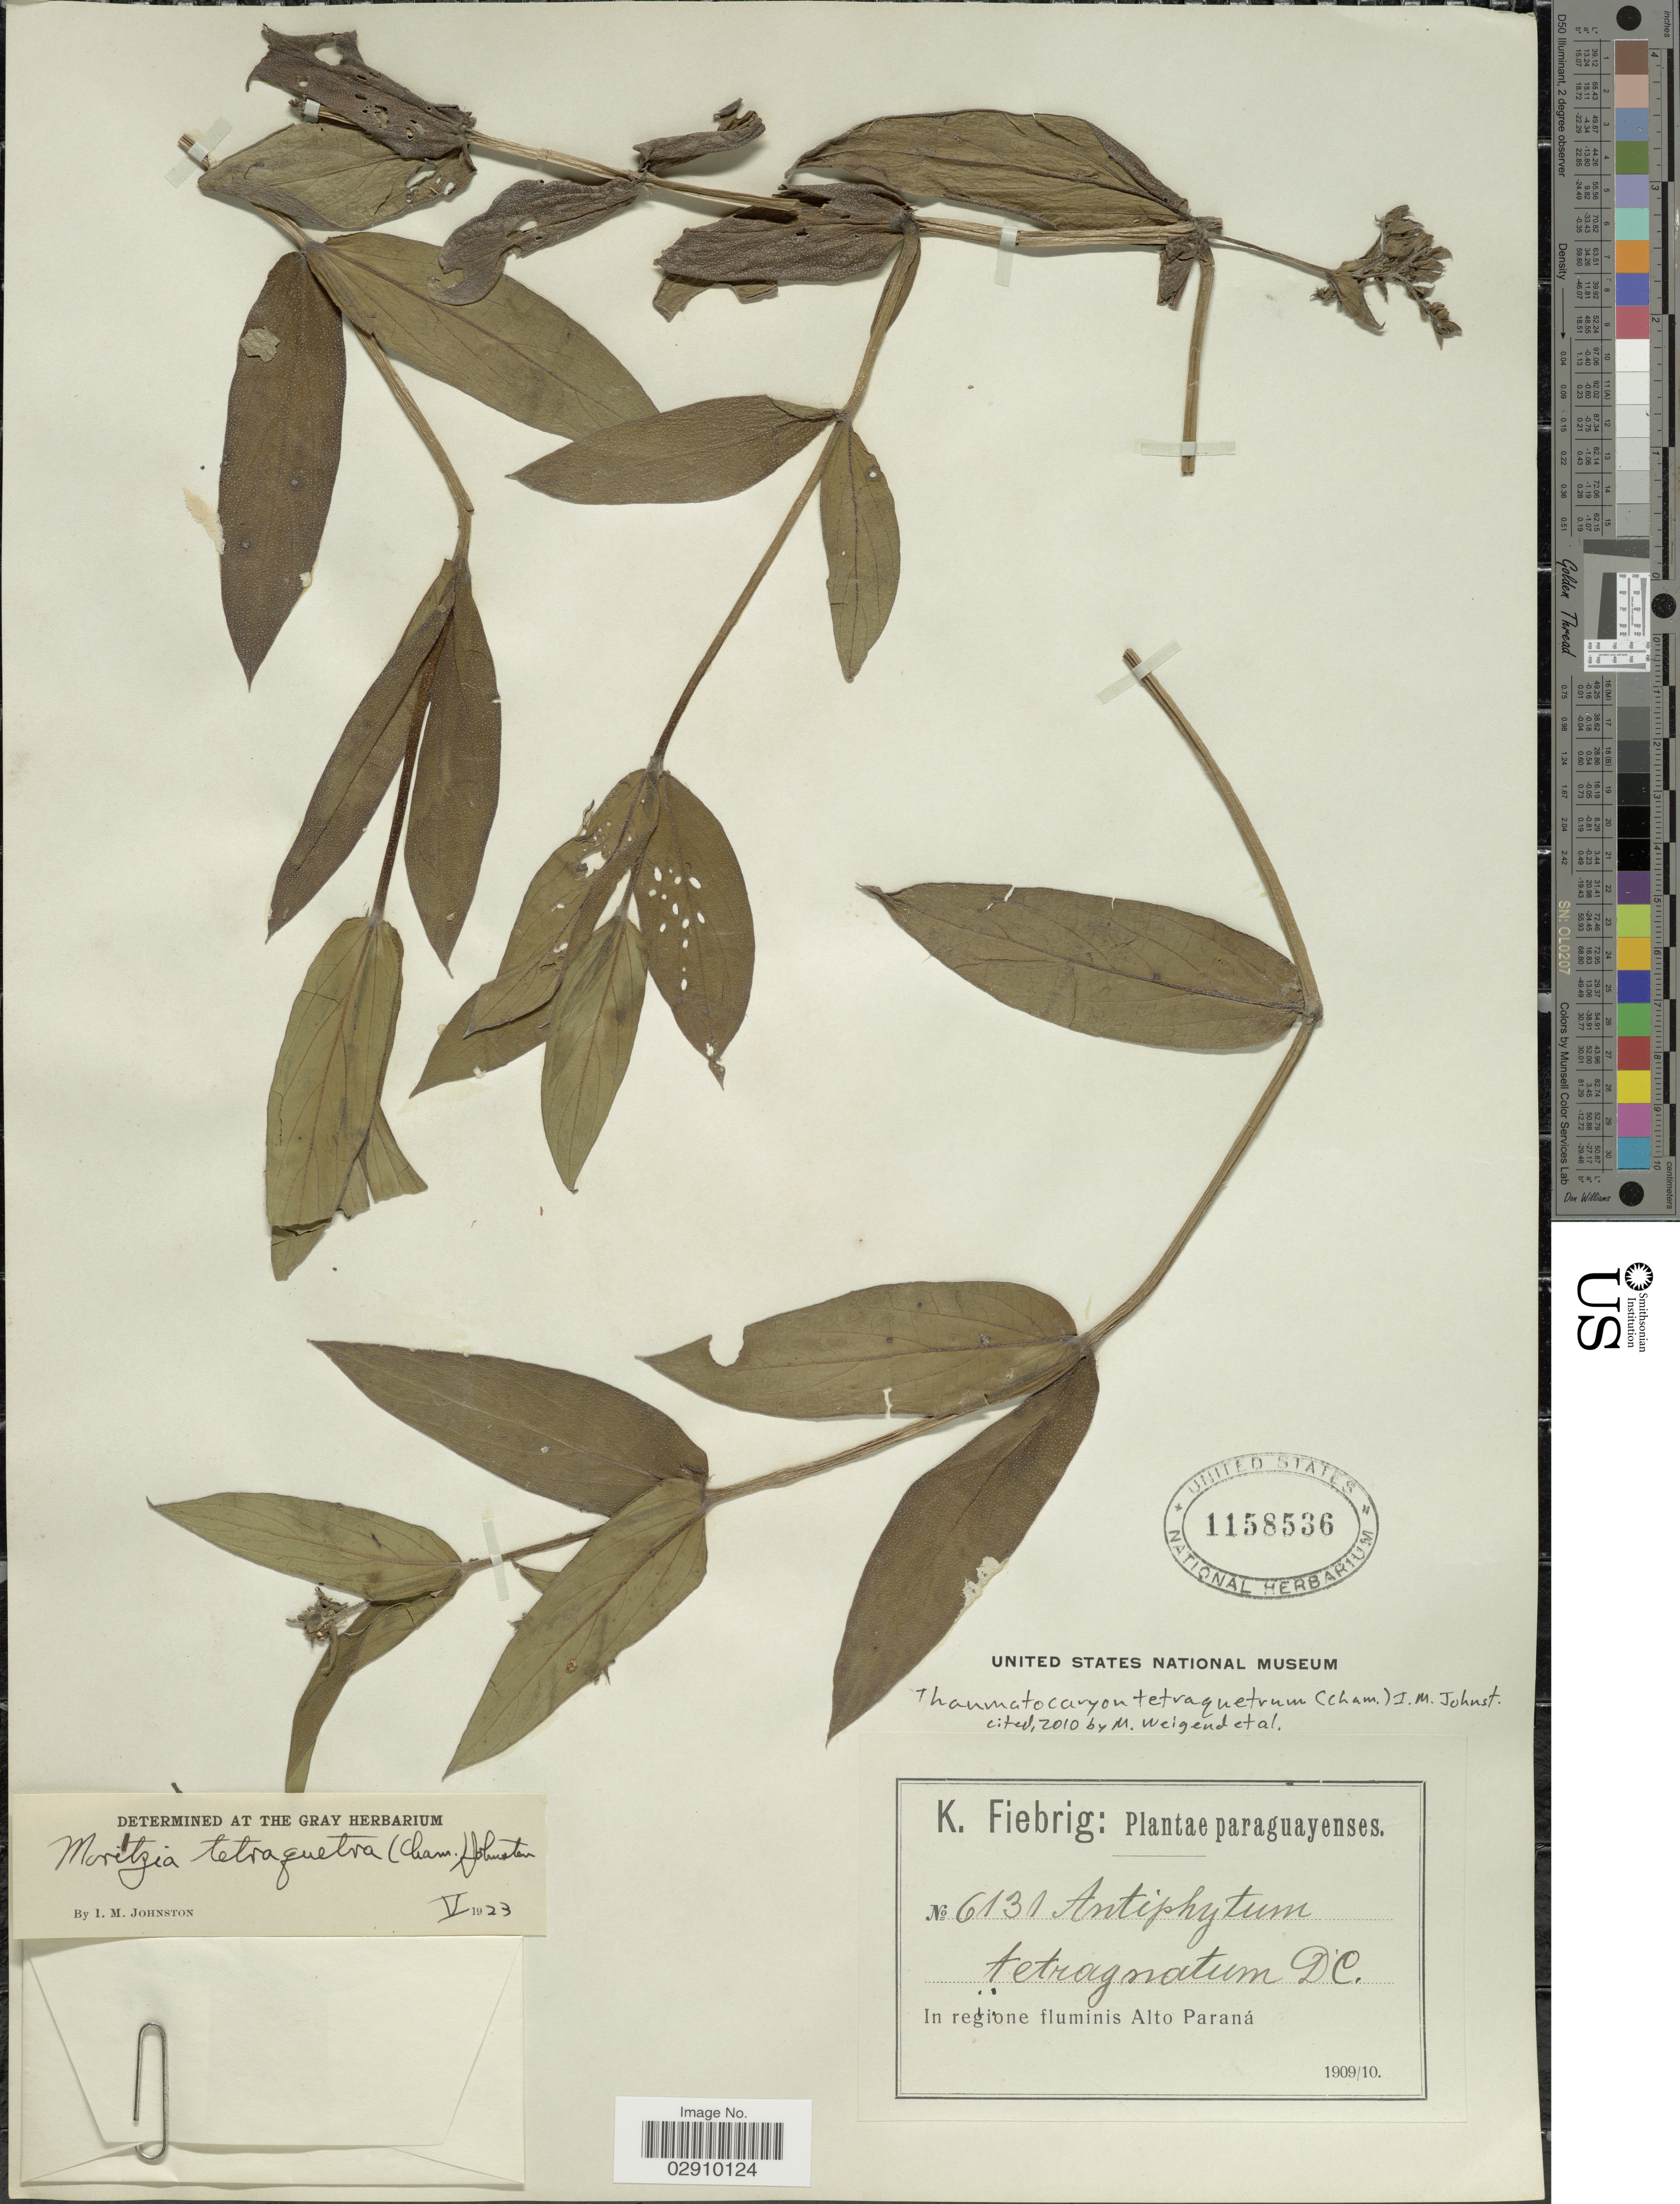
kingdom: Plantae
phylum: Tracheophyta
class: Magnoliopsida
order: Boraginales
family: Boraginaceae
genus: Thaumatocaryon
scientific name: Thaumatocaryon tetraquetrum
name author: (Cham.) I.M. Johnst.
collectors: K. Fiebrig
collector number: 6131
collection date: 1909/1910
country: Paraguay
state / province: Alto Parana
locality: In regione fluminis Alto Paraná.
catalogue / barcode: US 1158536